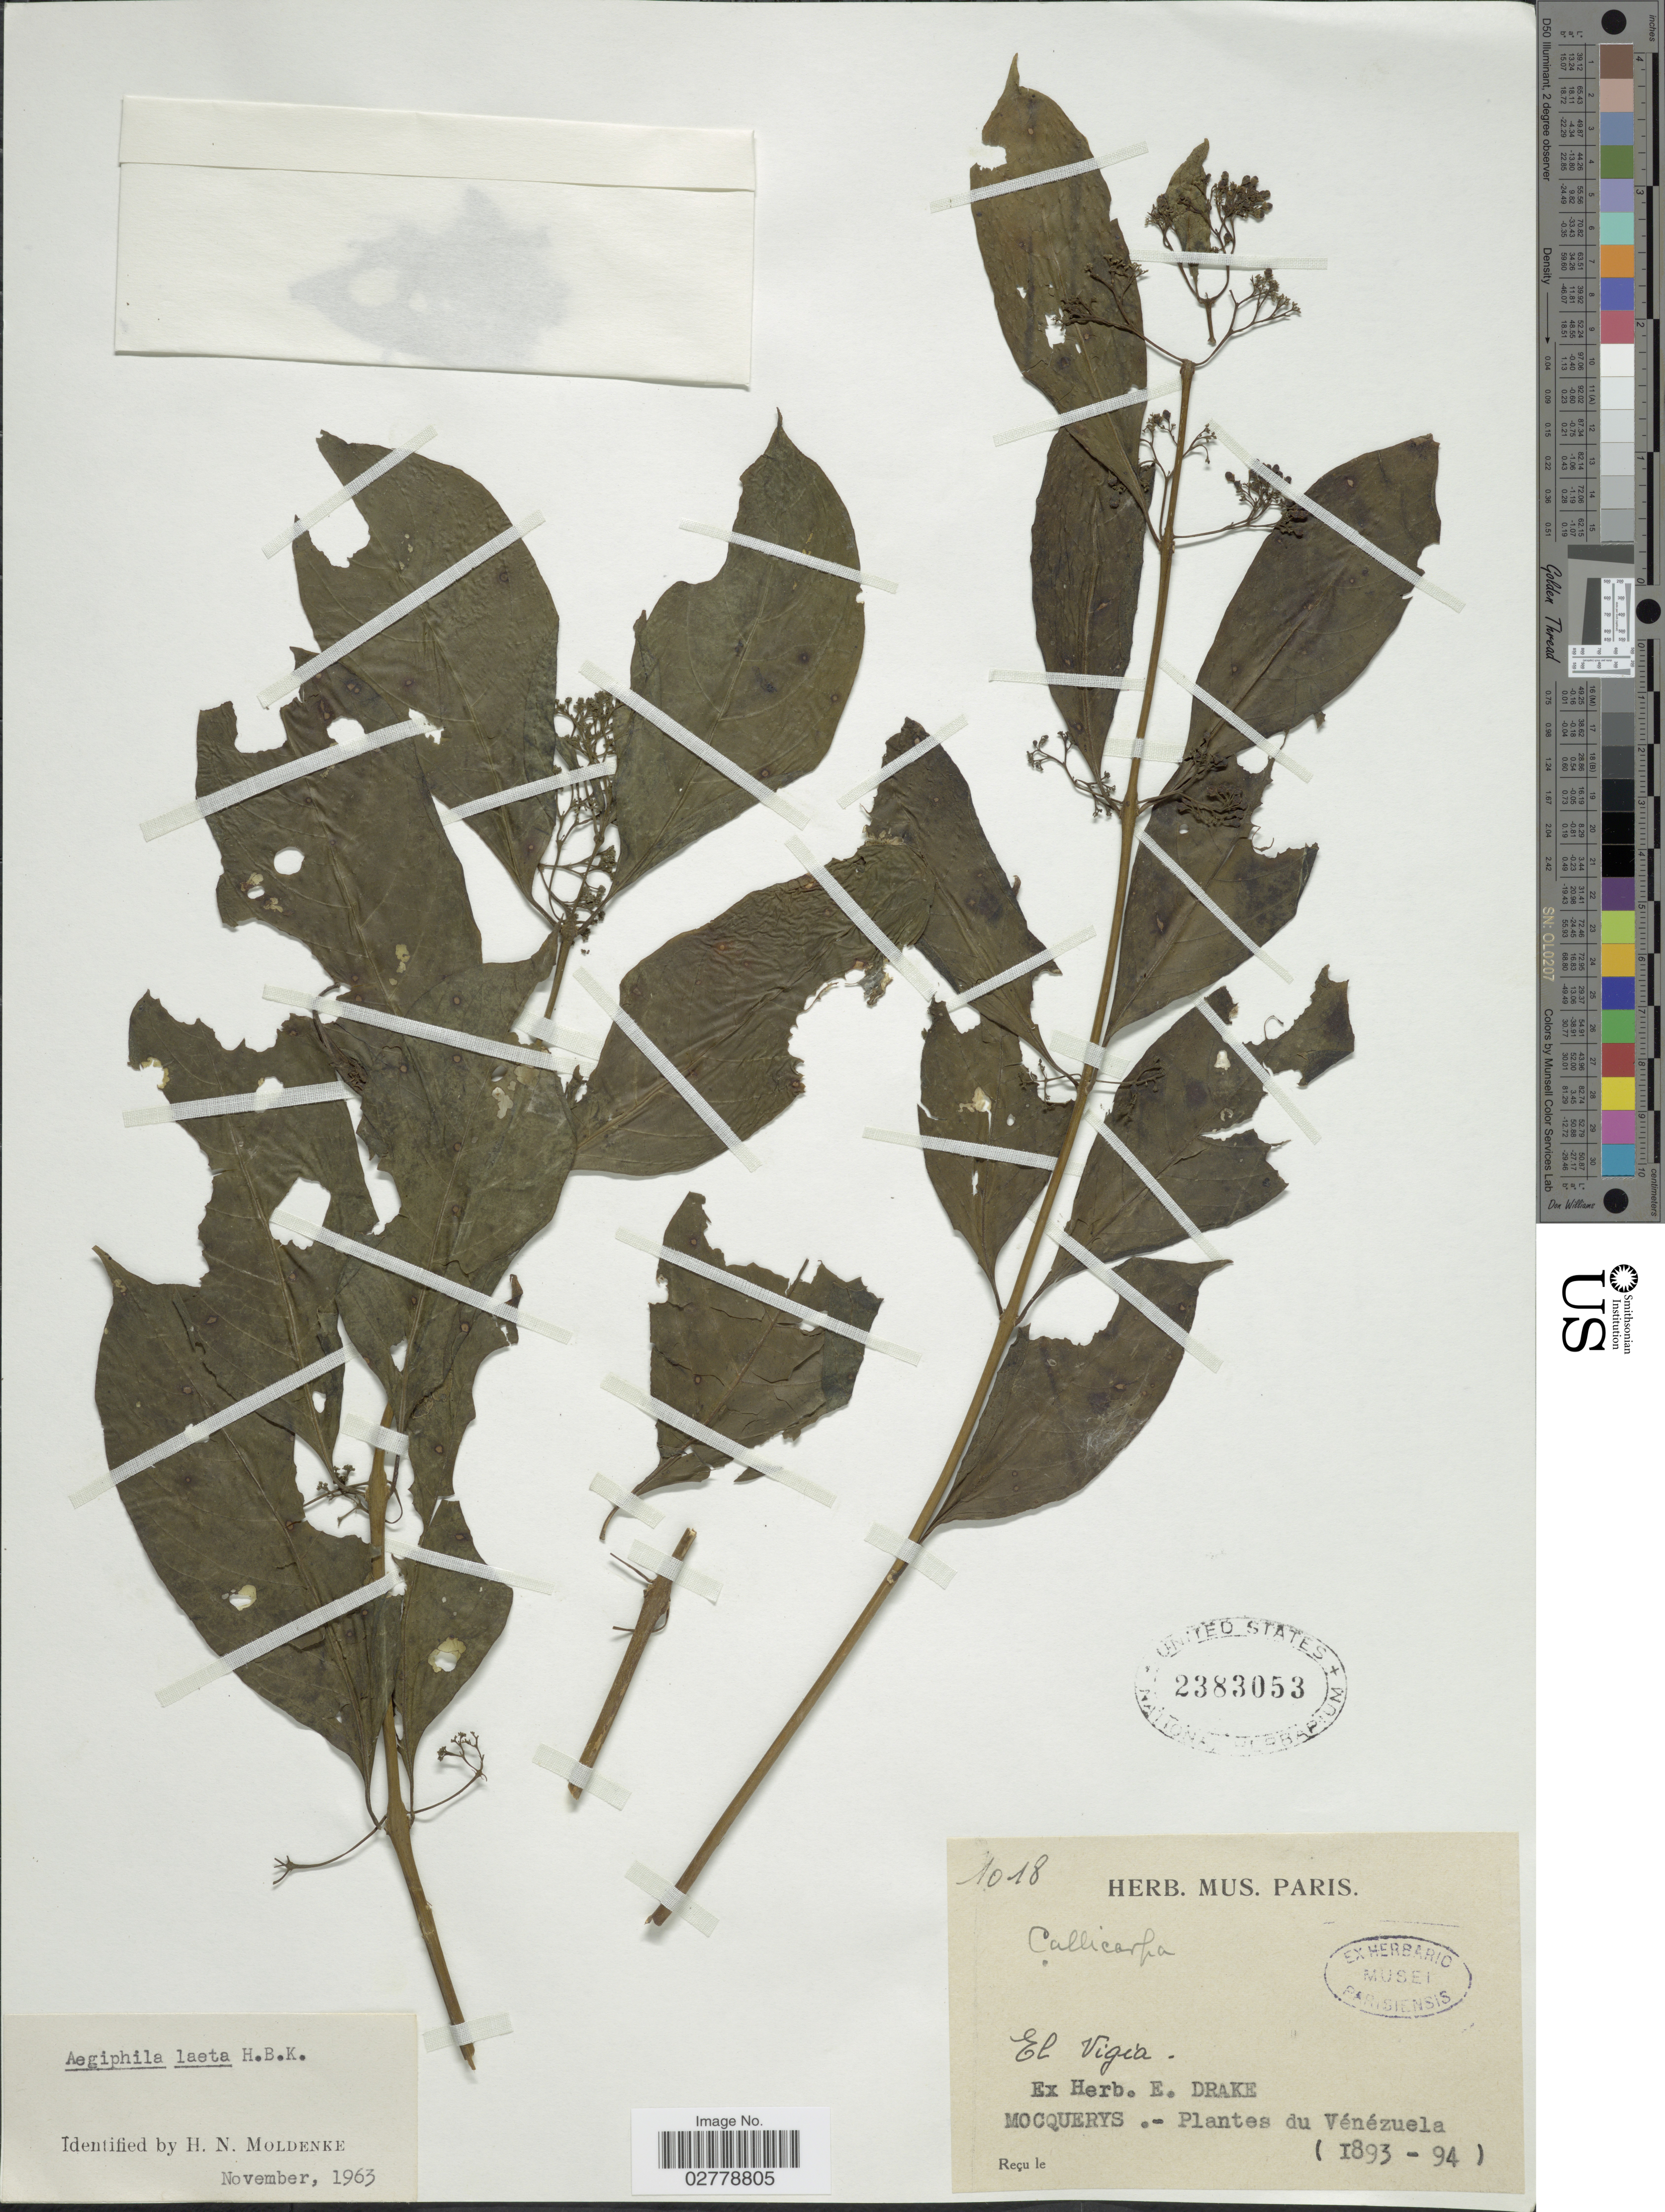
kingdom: Plantae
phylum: Tracheophyta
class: Magnoliopsida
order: Lamiales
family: Lamiaceae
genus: Aegiphila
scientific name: Aegiphila laeta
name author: Kunth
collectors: A. Mocquerys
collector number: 1018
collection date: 1893/1894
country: Venezuela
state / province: Mérida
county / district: Alberto Adriani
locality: El Vigía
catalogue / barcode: US 2383053